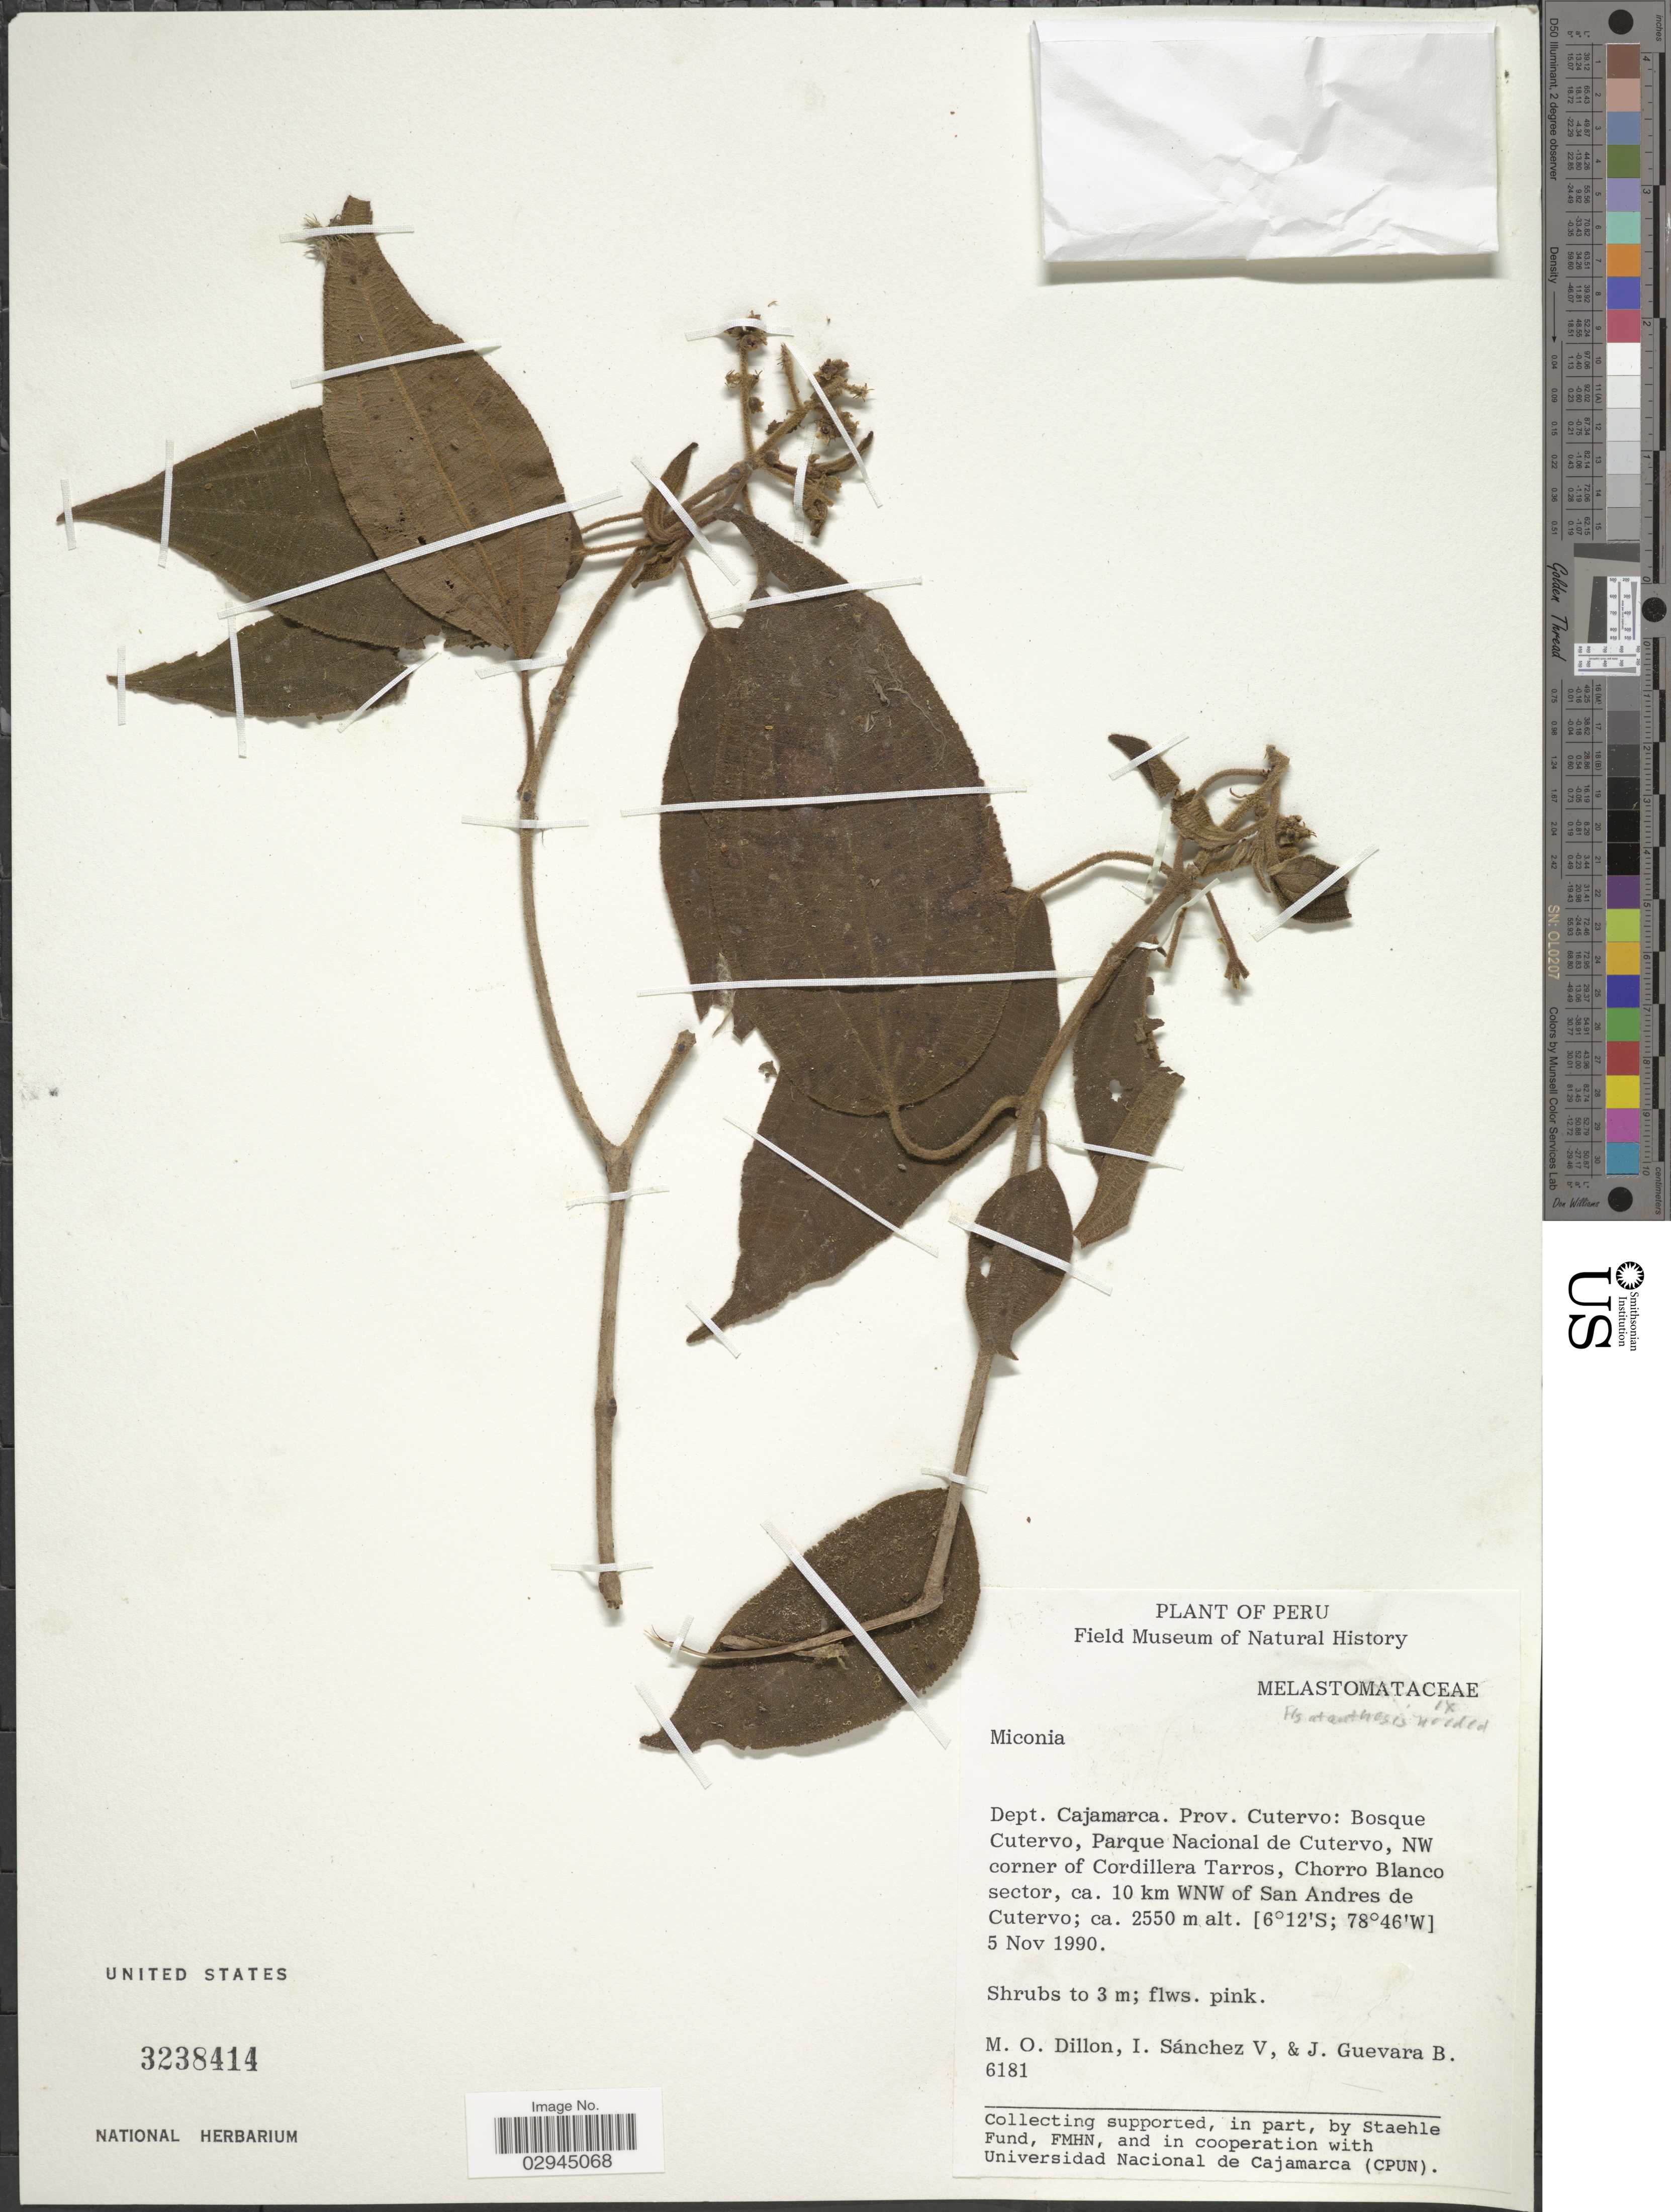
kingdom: Plantae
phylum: Tracheophyta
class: Magnoliopsida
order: Myrtales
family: Melastomataceae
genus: Miconia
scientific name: Miconia sp.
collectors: M. O. Dillon, I. Sánchez Vega & J. Guevara B.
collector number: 6181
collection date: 1990-11-05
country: Peru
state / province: Cajamarca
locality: Dept. Cajamarca. Prov. Cutervo: Bosque Cutervo, Parque Nacional de Cutervo, NW corner of Cordillera Tarros, Chorro Blanco sector, ca. 10 km WNW of San Andres de Cutervo.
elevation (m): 2550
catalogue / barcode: US 3238414